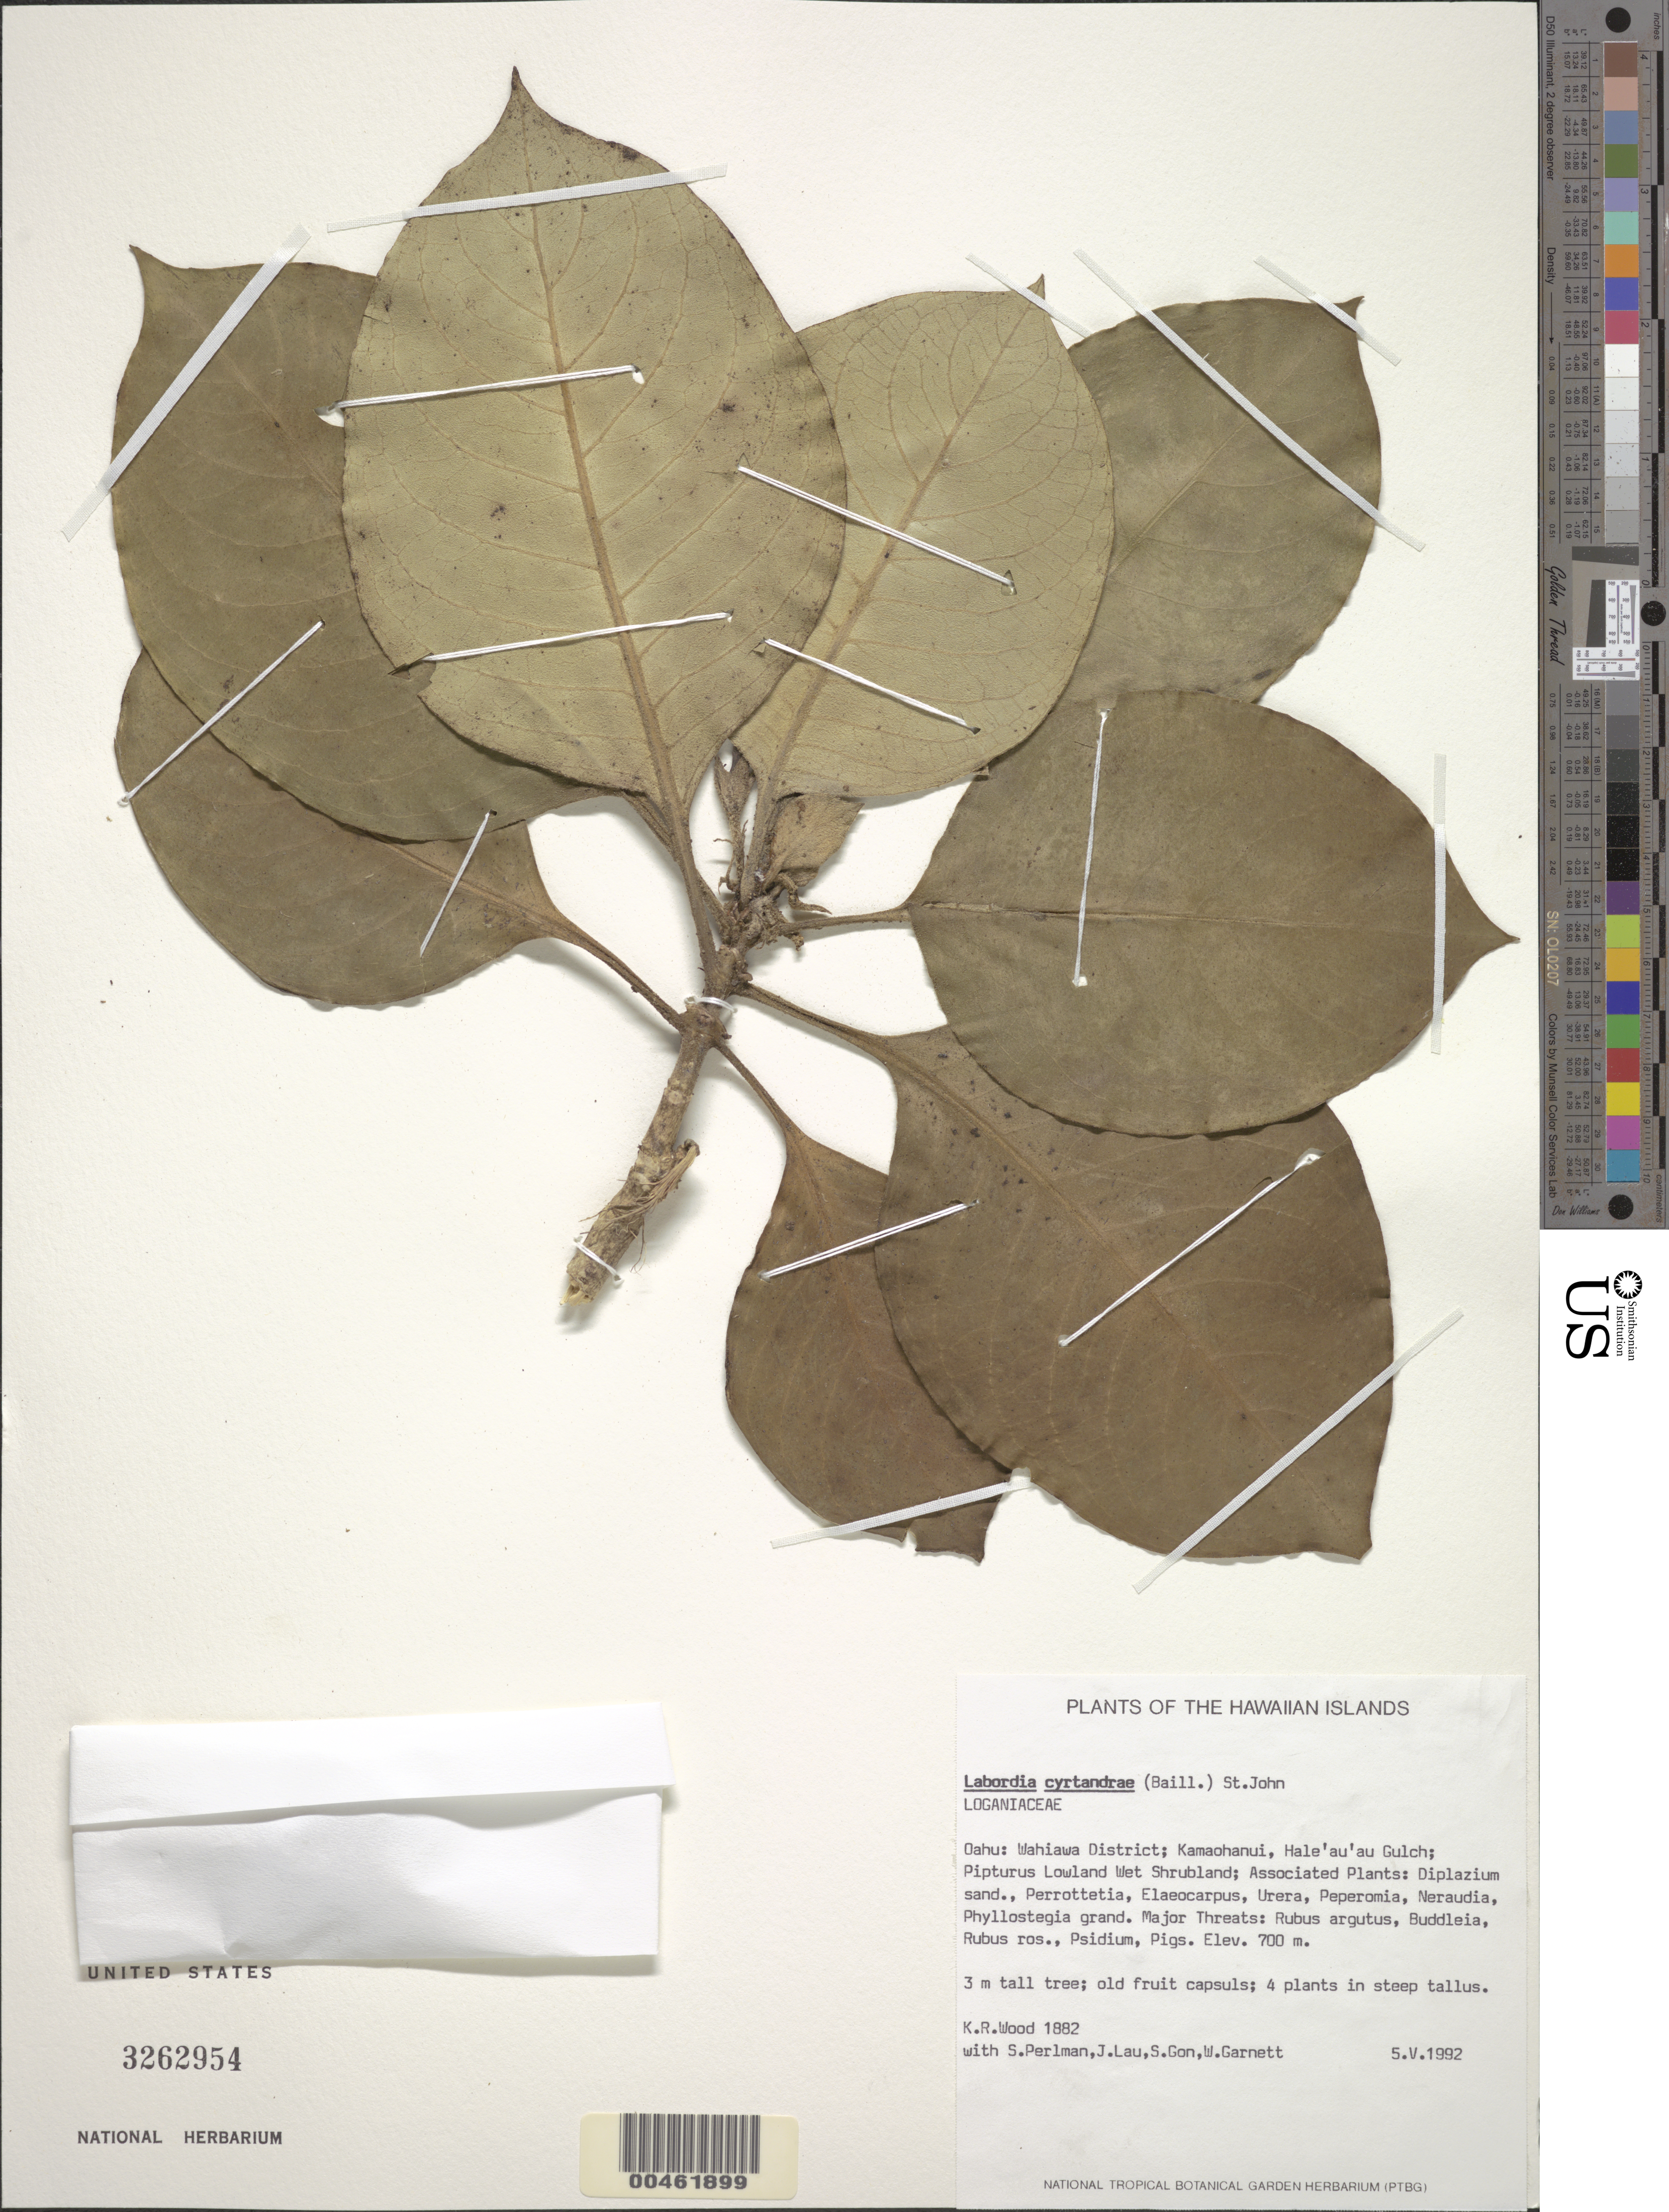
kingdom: Plantae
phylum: Tracheophyta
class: Magnoliopsida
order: Gentianales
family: Loganiaceae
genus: Geniostoma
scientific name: Geniostoma cyrtandrae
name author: Baill.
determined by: Wagner, W. L., (BOT), Smithsonian Institution - National Museum of Natural History (UNITED STATES)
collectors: K. R. Wood, S. P. Perlman, J. Lau, S. Gon & W. Garnett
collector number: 1882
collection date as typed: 5 May 1992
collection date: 1992-05-05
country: United States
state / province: Hawaii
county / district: Honolulu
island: Oahu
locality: Wahiawa District, Kamaohanui, Hale'au'au Gulch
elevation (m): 700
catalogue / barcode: US 3262954